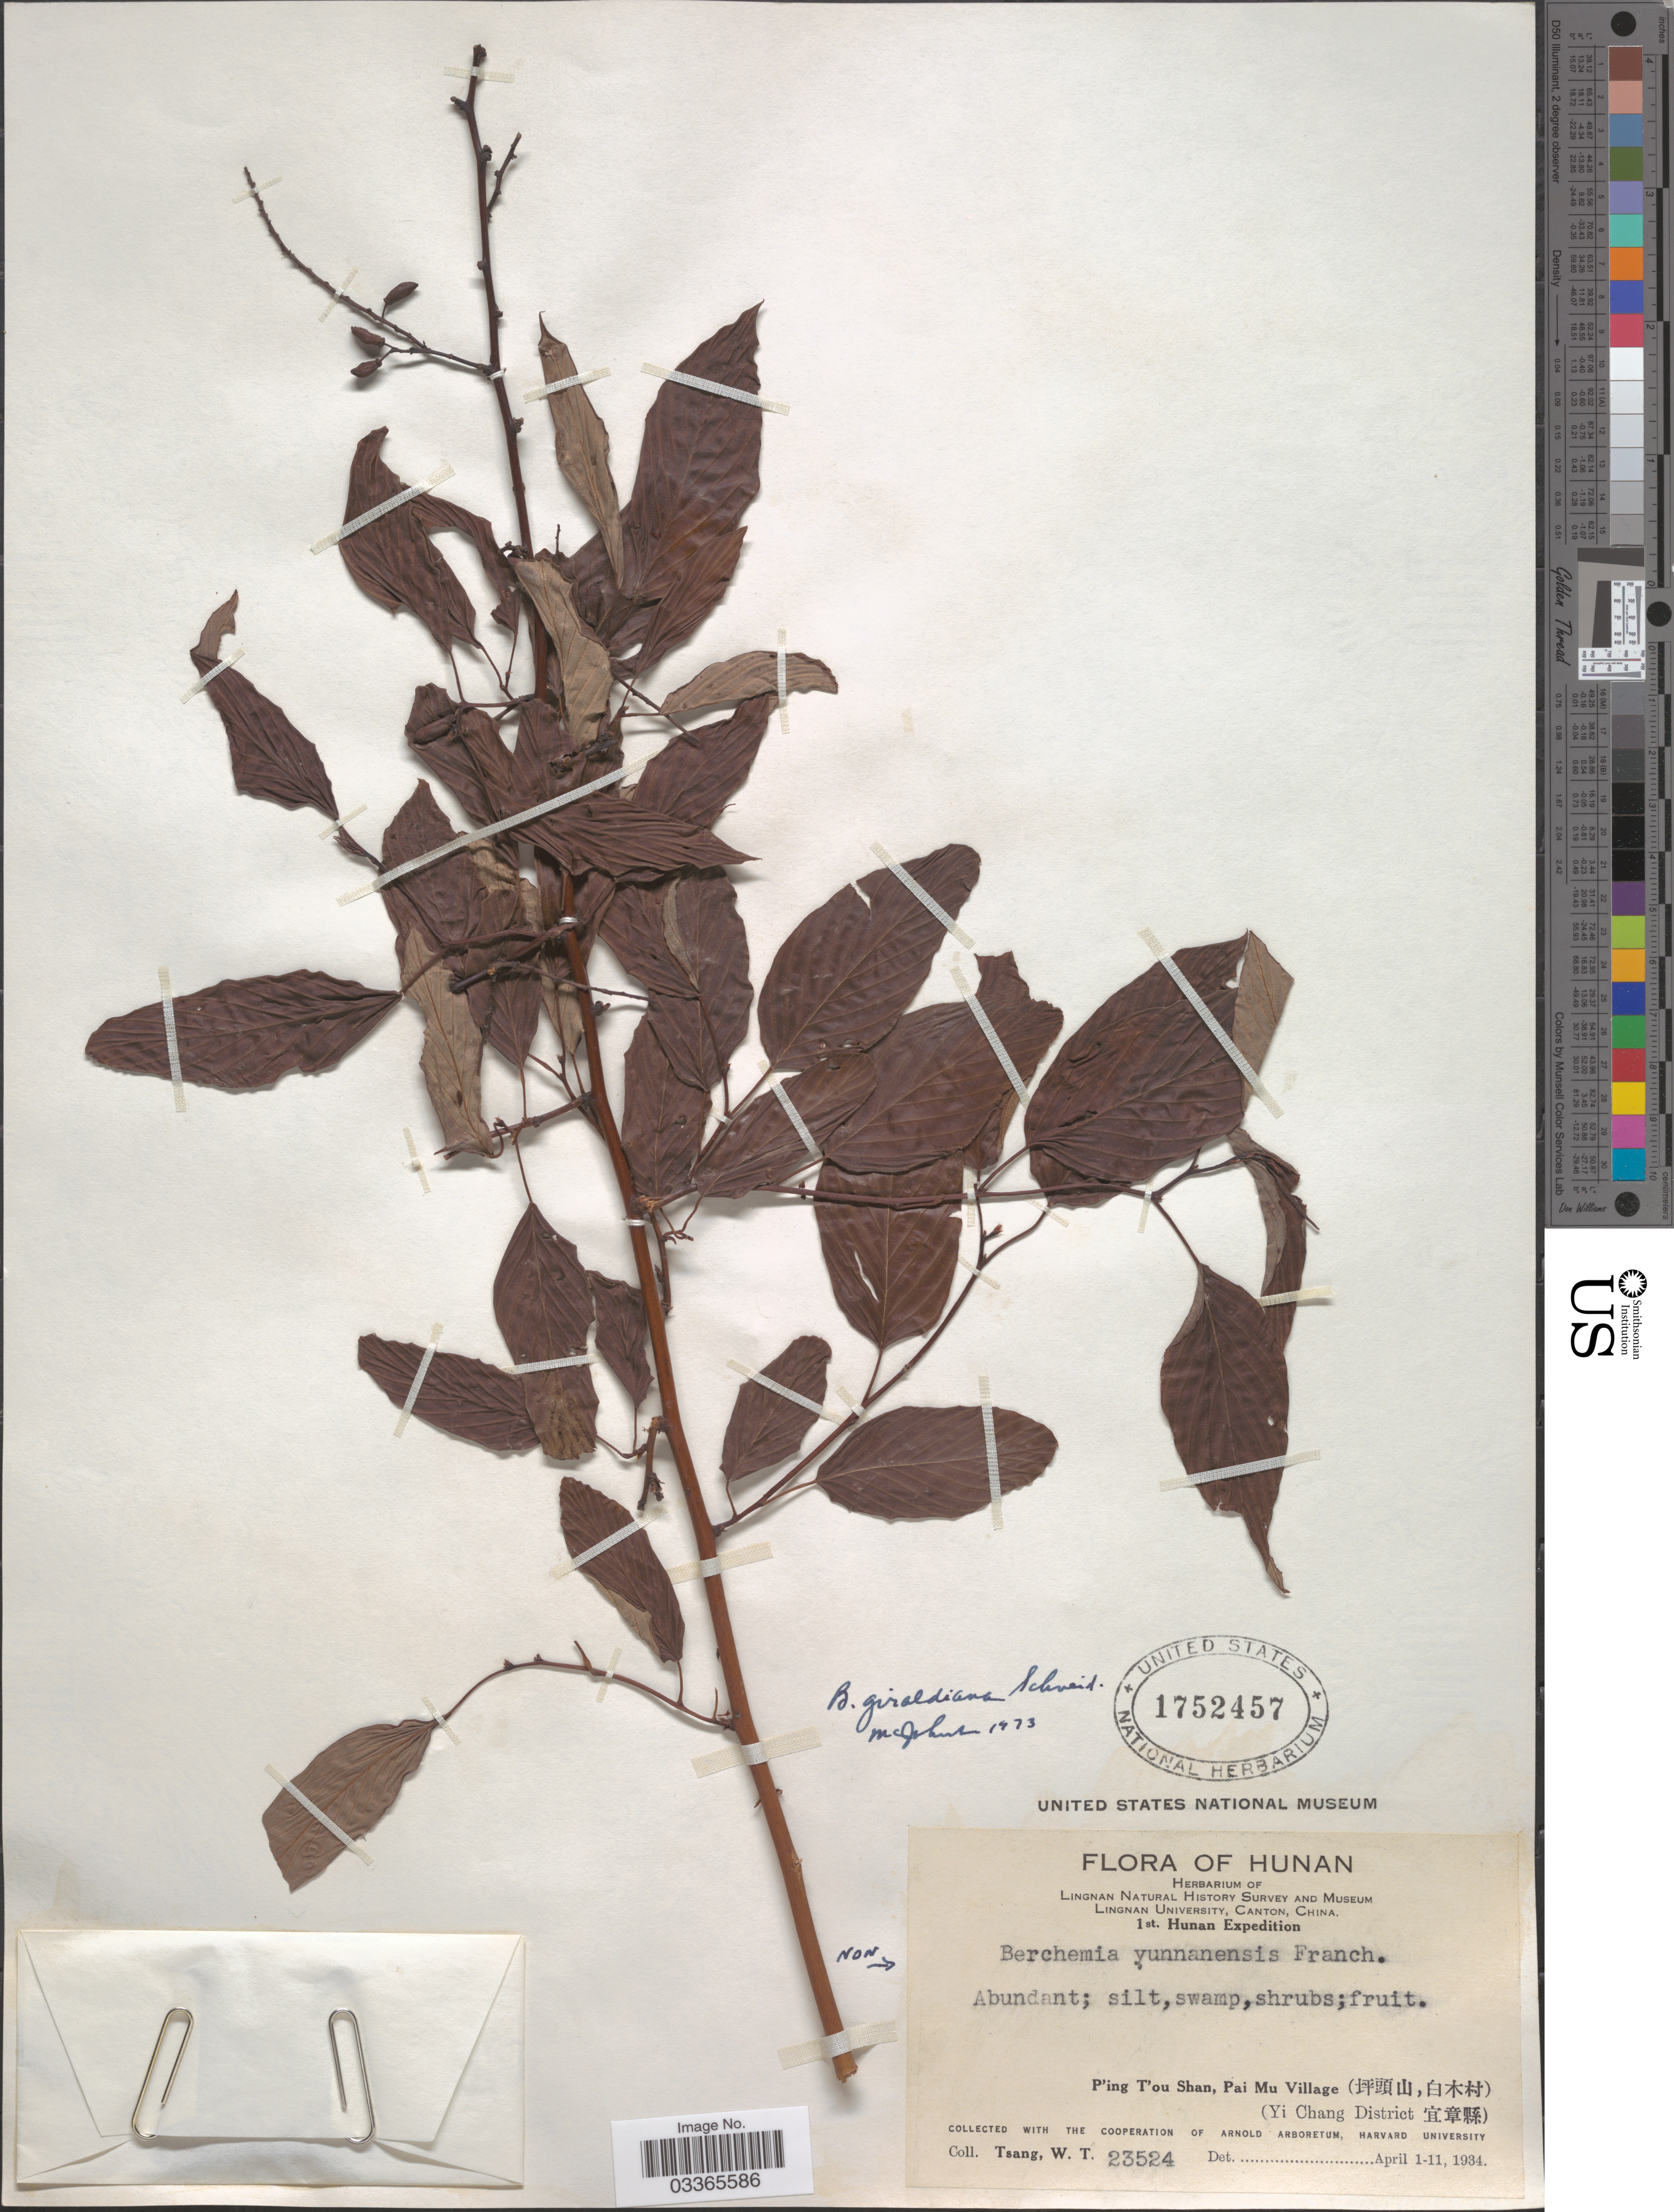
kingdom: Plantae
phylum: Tracheophyta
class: Magnoliopsida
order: Rosales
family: Rhamnaceae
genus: Berchemia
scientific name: Berchemia giraldiana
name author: C.K. Schneid.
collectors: W. T. Tsang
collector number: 23524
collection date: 1934-04-01/1934-04-11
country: China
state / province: Hunan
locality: P'ing T'ou Shan, Pai Mu Village (X) (Yi Chang District X).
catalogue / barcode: US 1752457